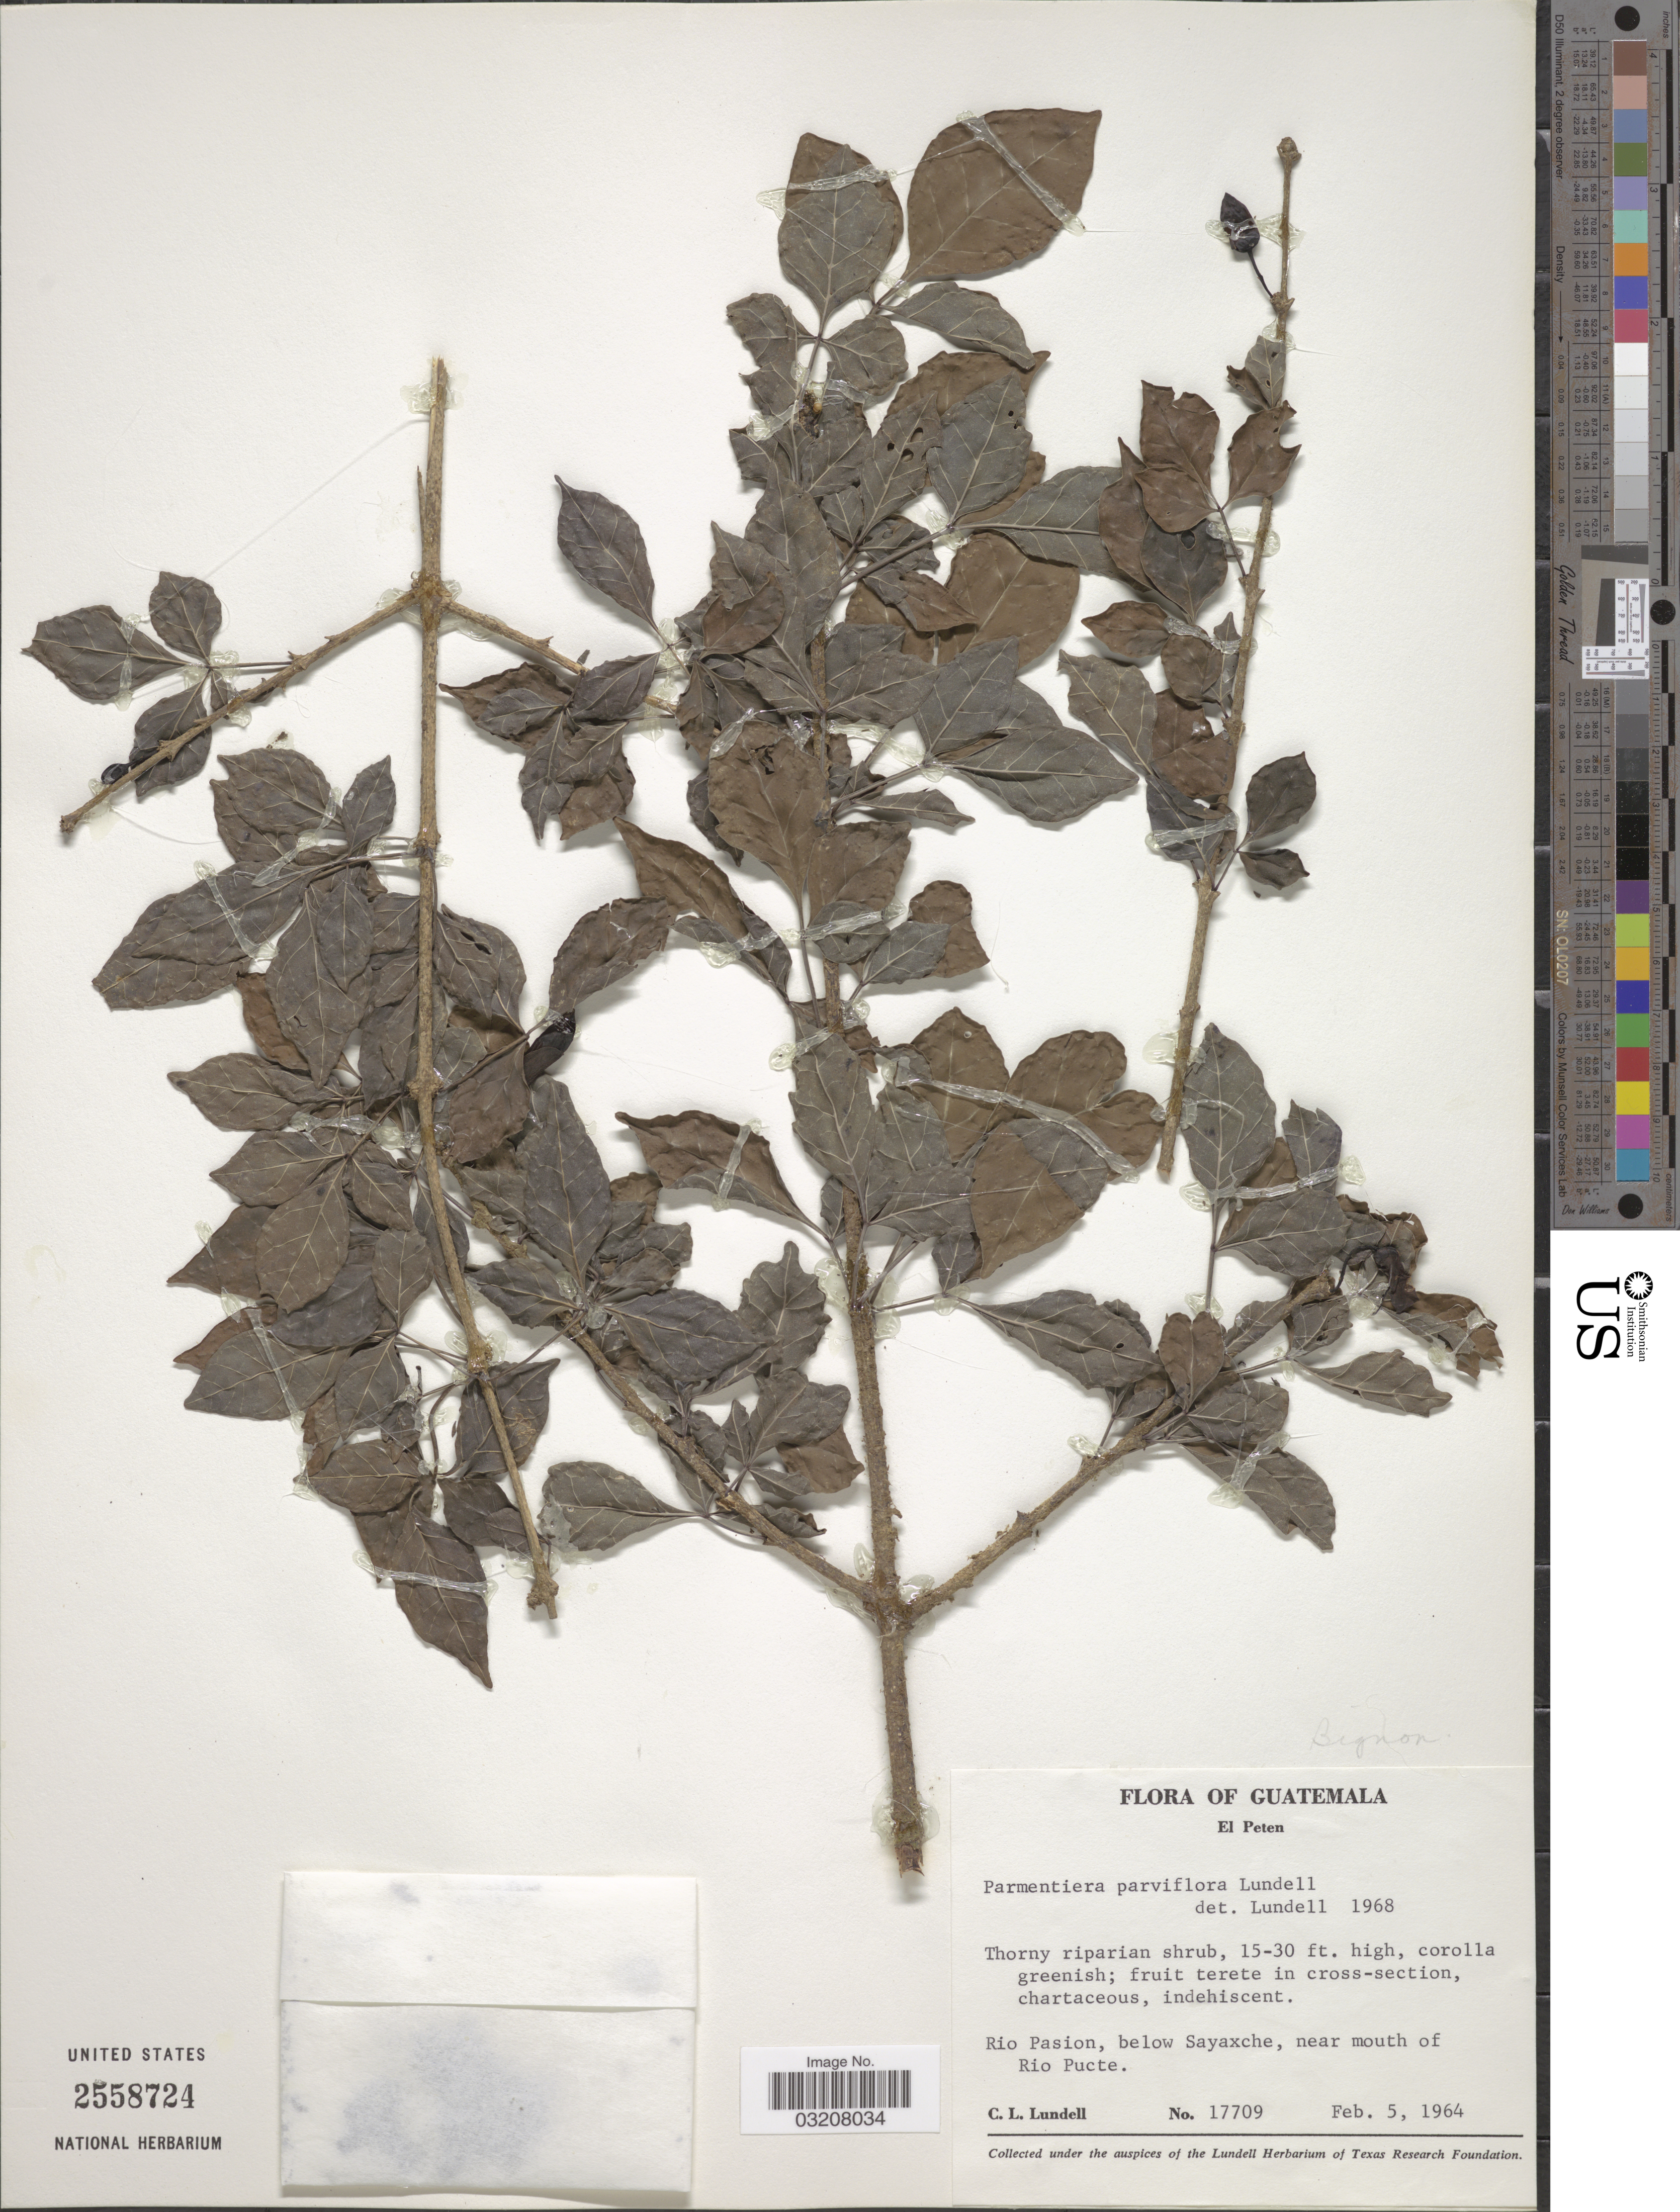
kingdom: Plantae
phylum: Tracheophyta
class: Magnoliopsida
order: Lamiales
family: Bignoniaceae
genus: Parmentiera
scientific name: Parmentiera parviflora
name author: Lundell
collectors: C. L. Lundell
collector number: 17709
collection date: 1964-02-05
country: Guatemala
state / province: El Petén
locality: Rio Pasion, below Sayaxche, near mouth of Rio Pucte.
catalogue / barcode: US 2558724